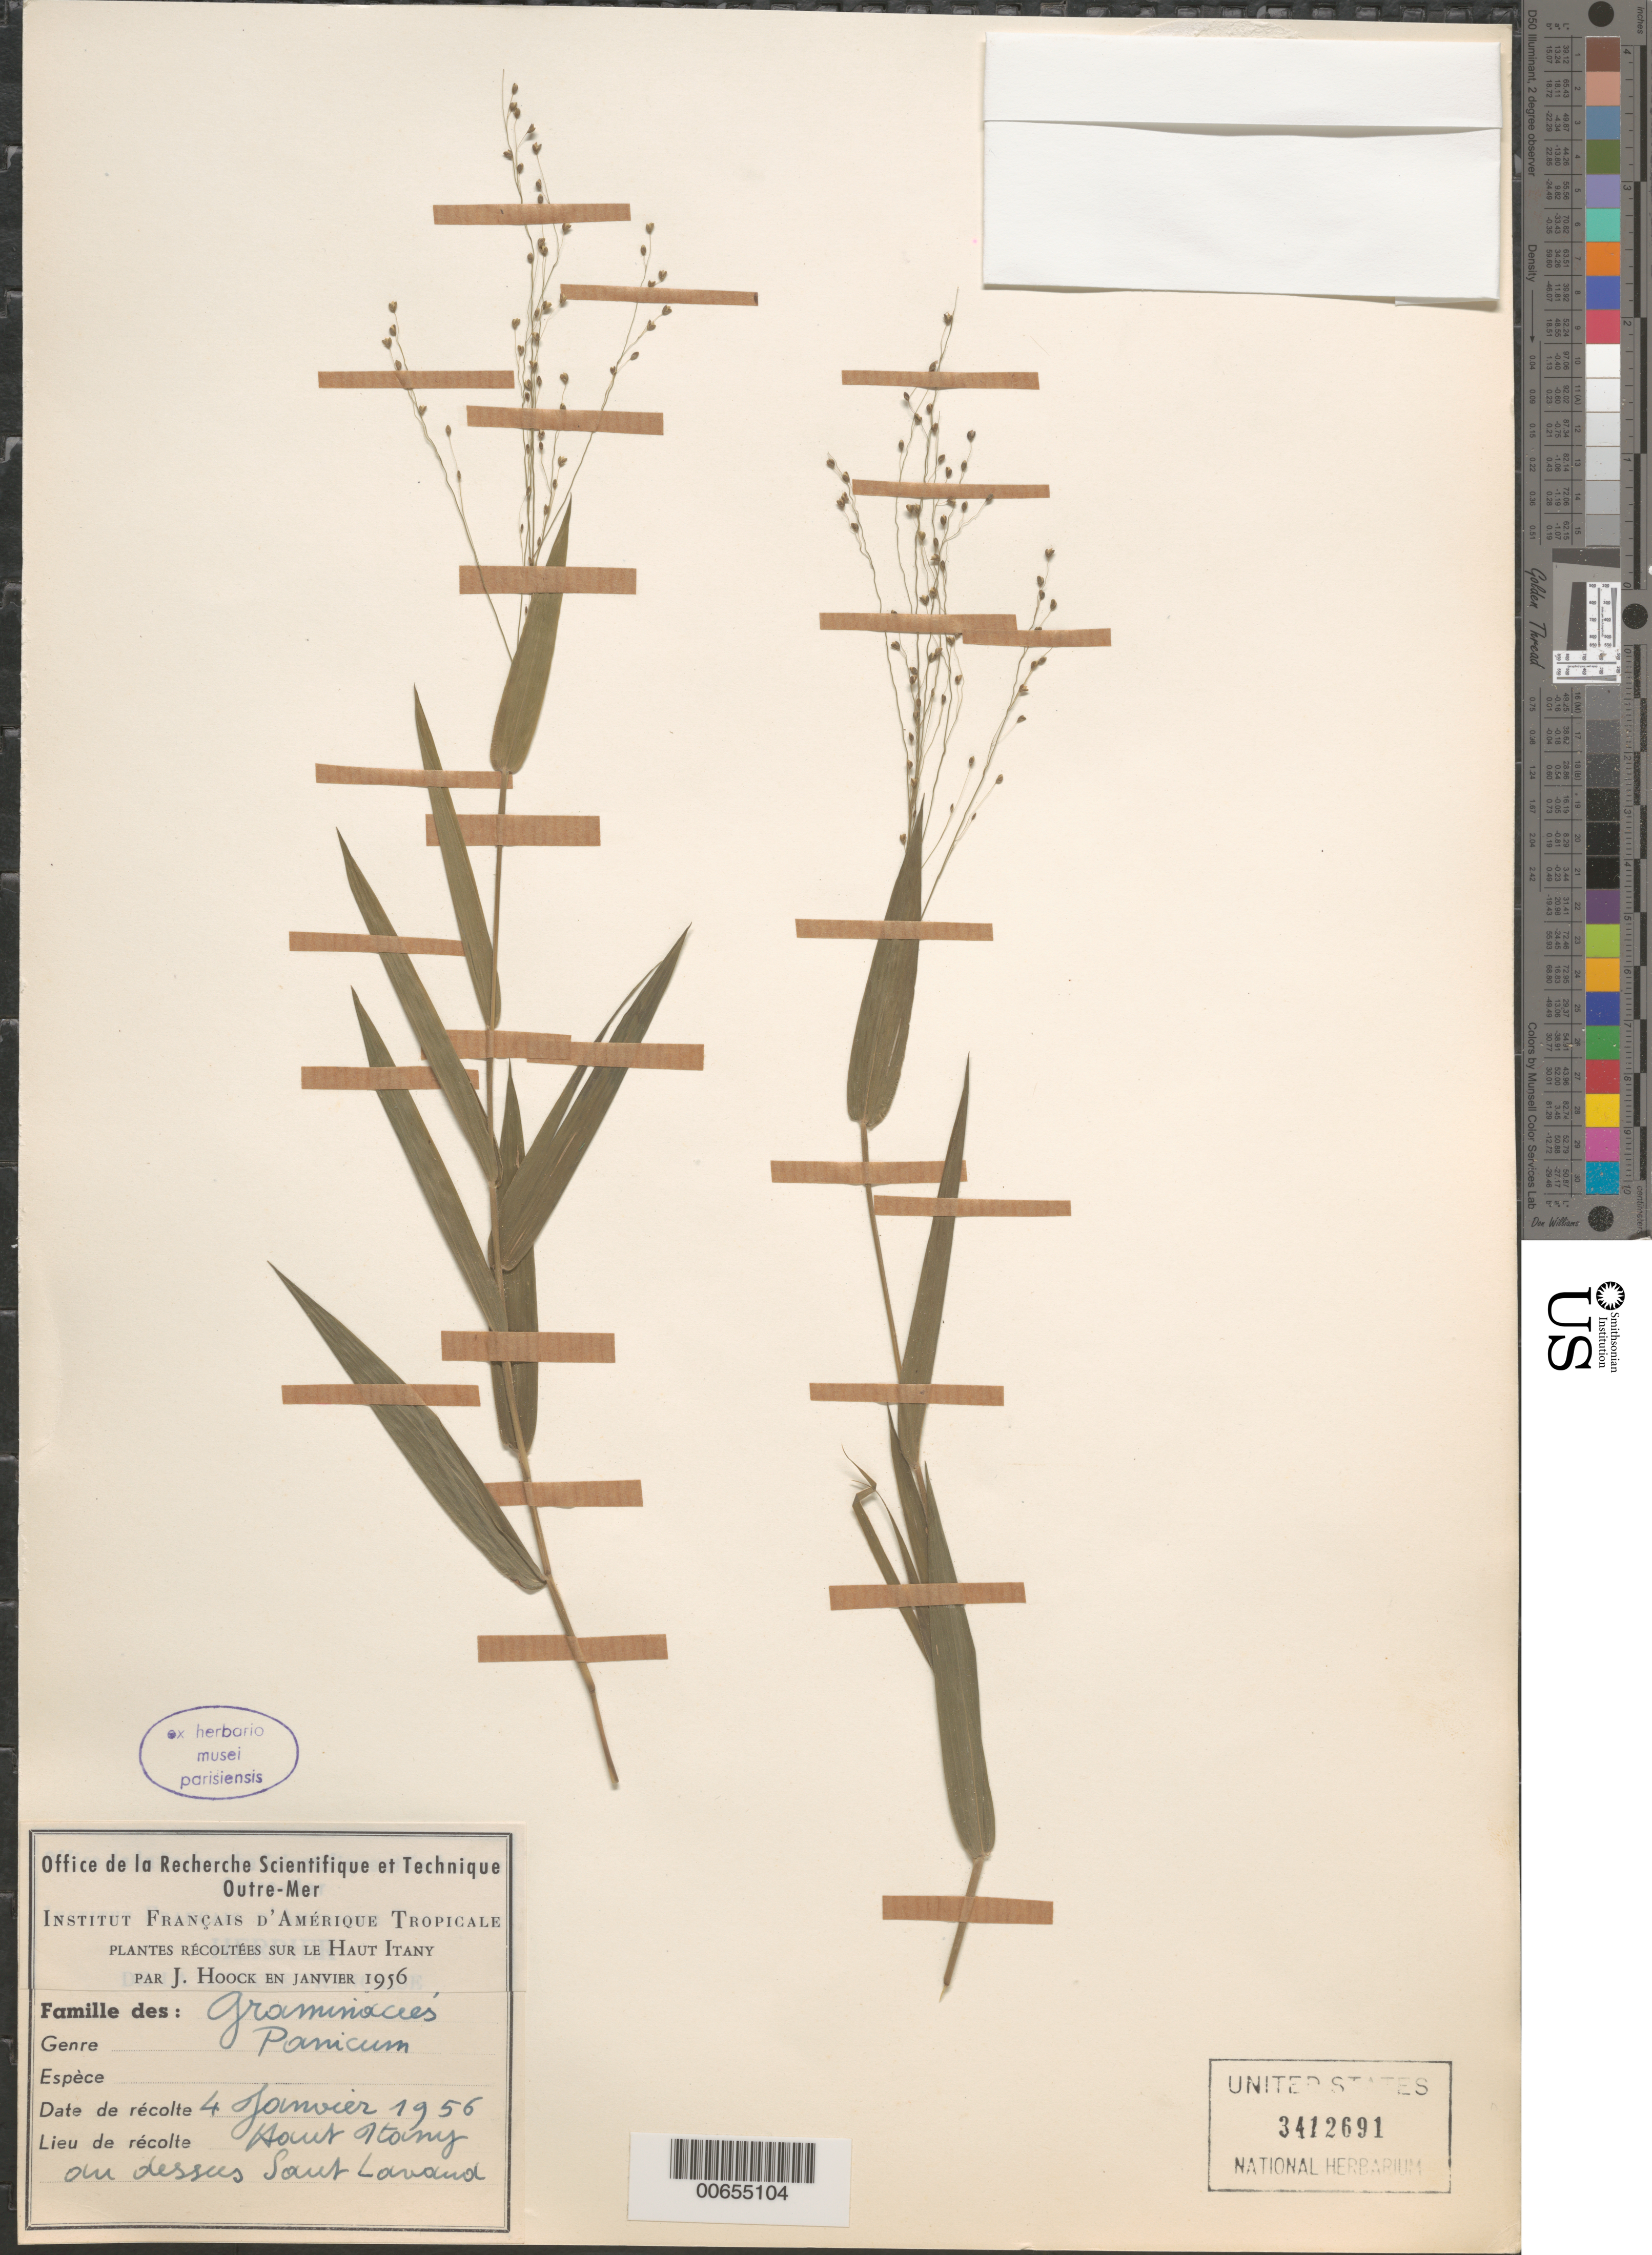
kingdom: Plantae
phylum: Tracheophyta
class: Liliopsida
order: Poales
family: Poaceae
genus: Panicum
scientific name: Panicum sp.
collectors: J. Hoock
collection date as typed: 4-Jan-56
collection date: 1956-01-04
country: French Guiana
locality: Haut Litany, au dessus Saut Lavaud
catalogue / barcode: US 3412691